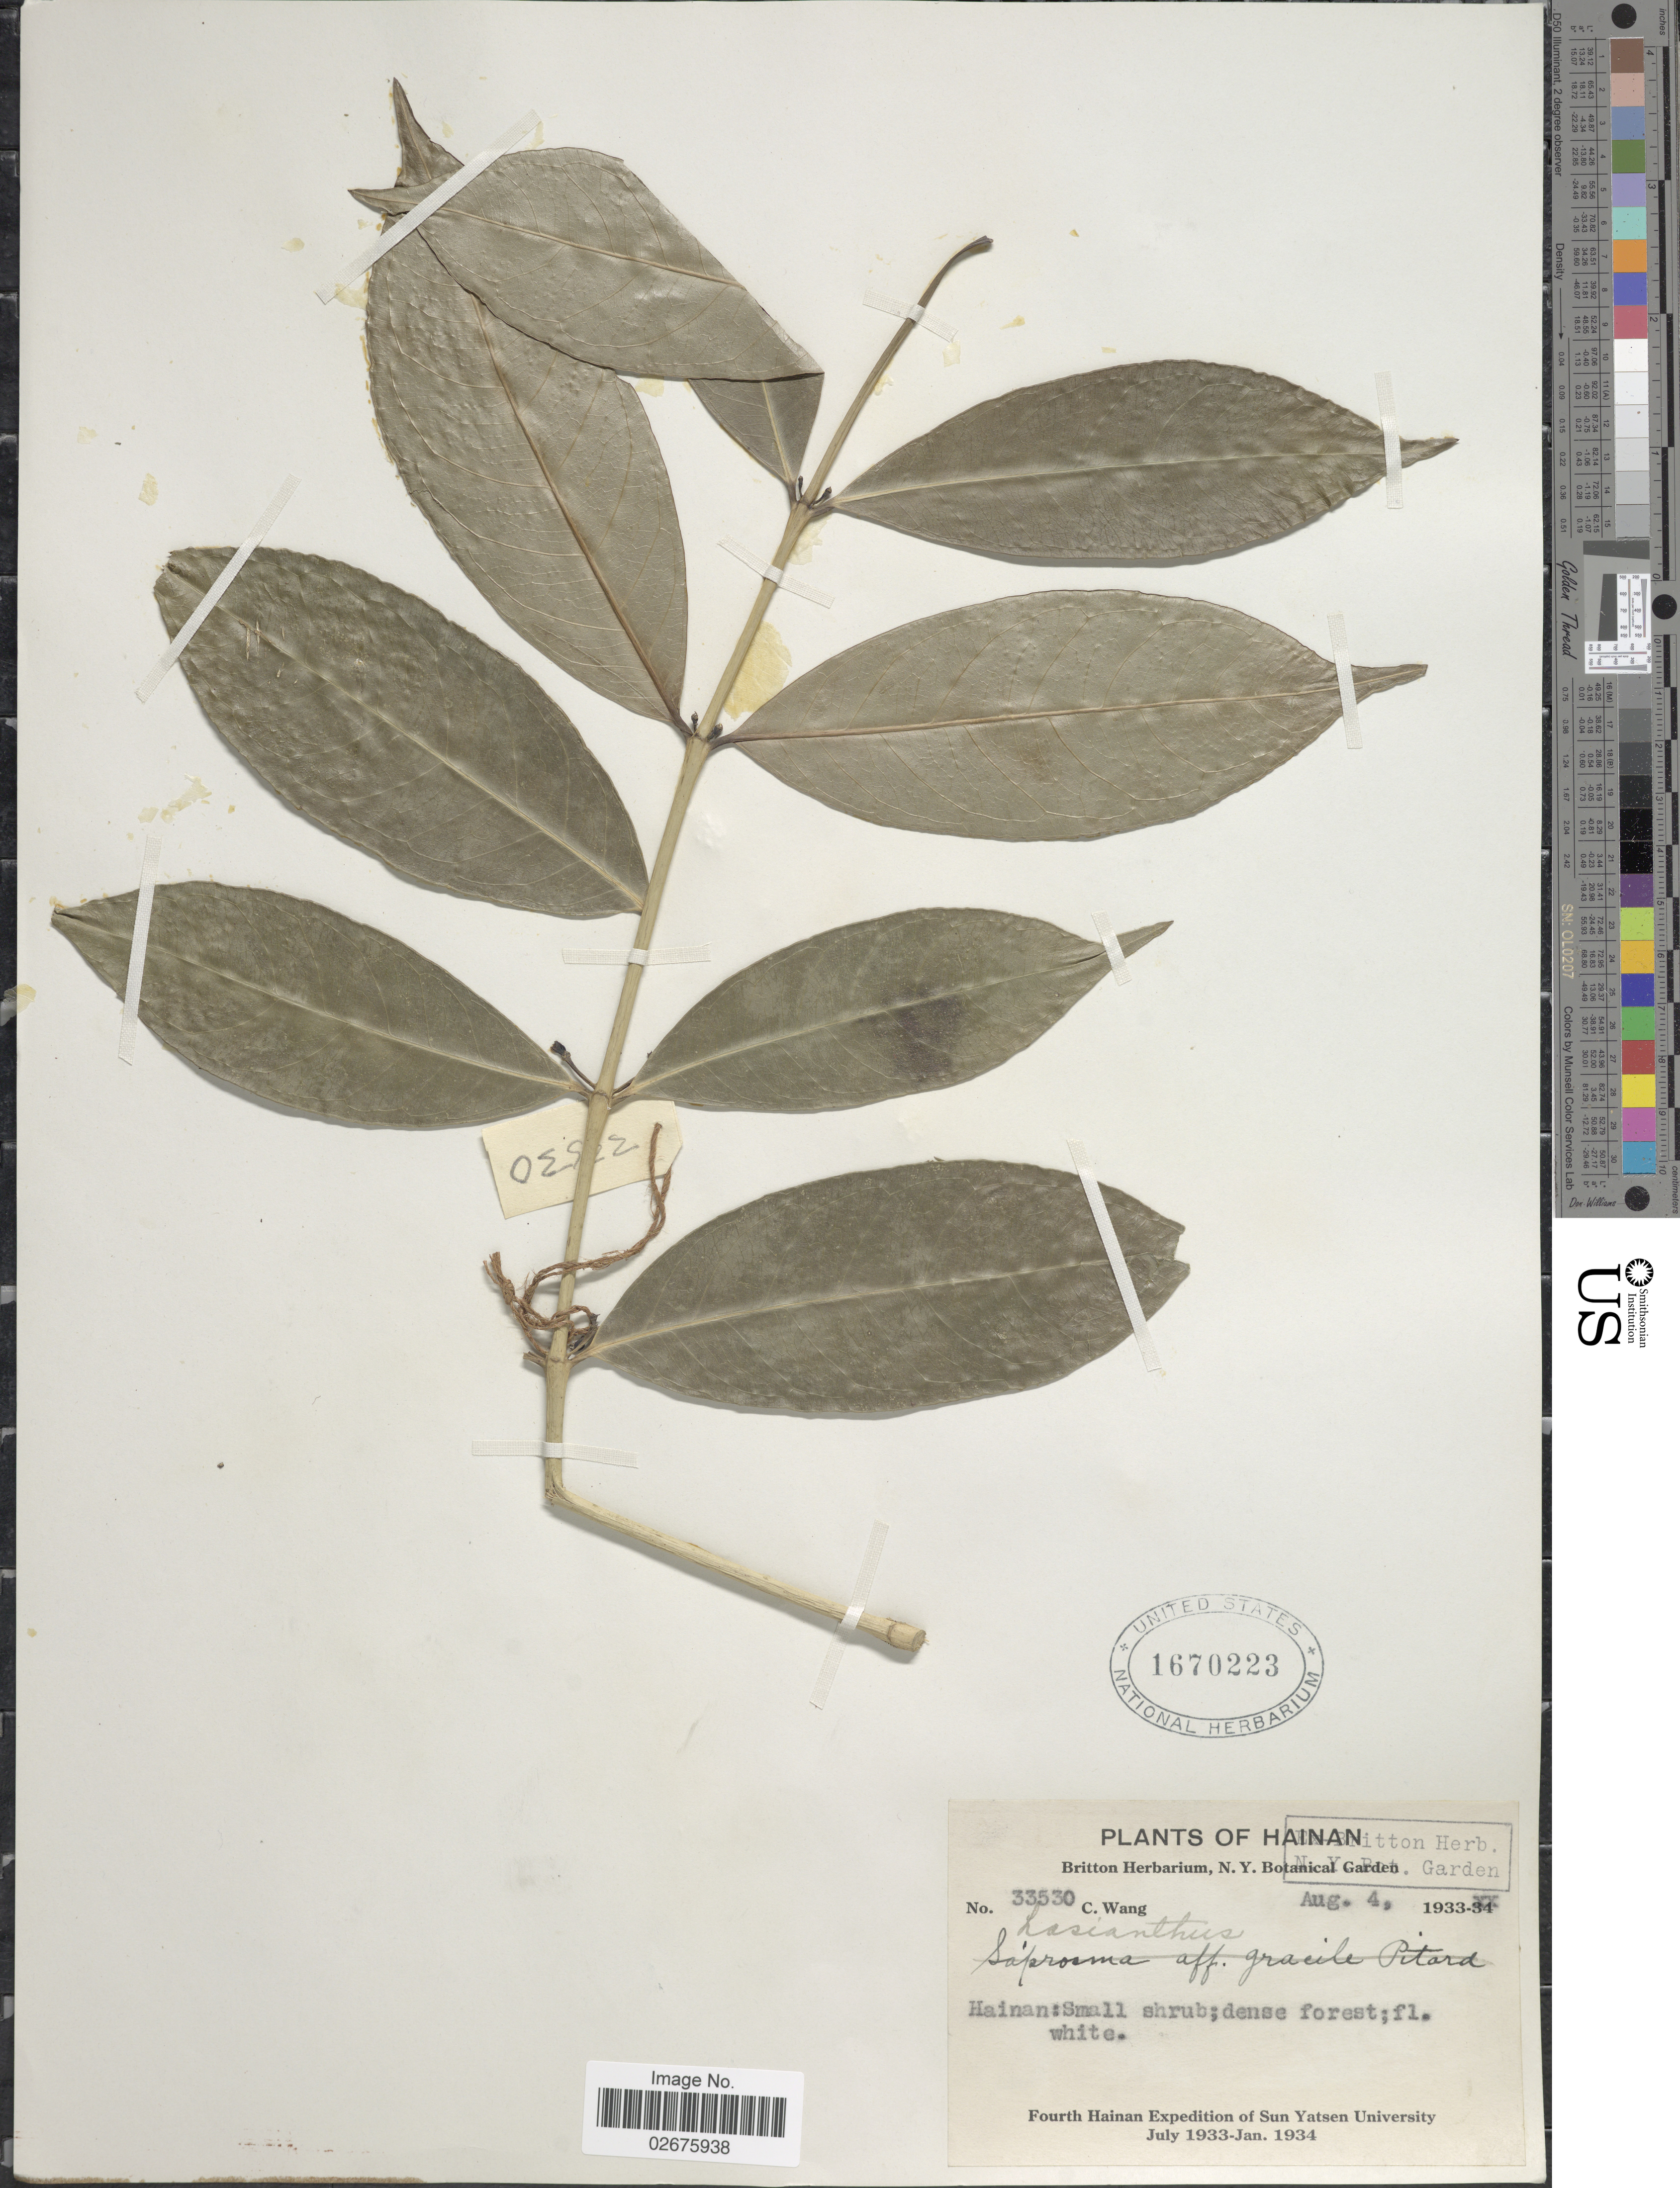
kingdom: Plantae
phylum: Tracheophyta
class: Magnoliopsida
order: Gentianales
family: Rubiaceae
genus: Lasianthus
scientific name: Lasianthus sp.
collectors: C. Wang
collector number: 33530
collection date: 1933-08-04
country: China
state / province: Hainan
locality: Hainan, dense forest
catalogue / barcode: US 1670223